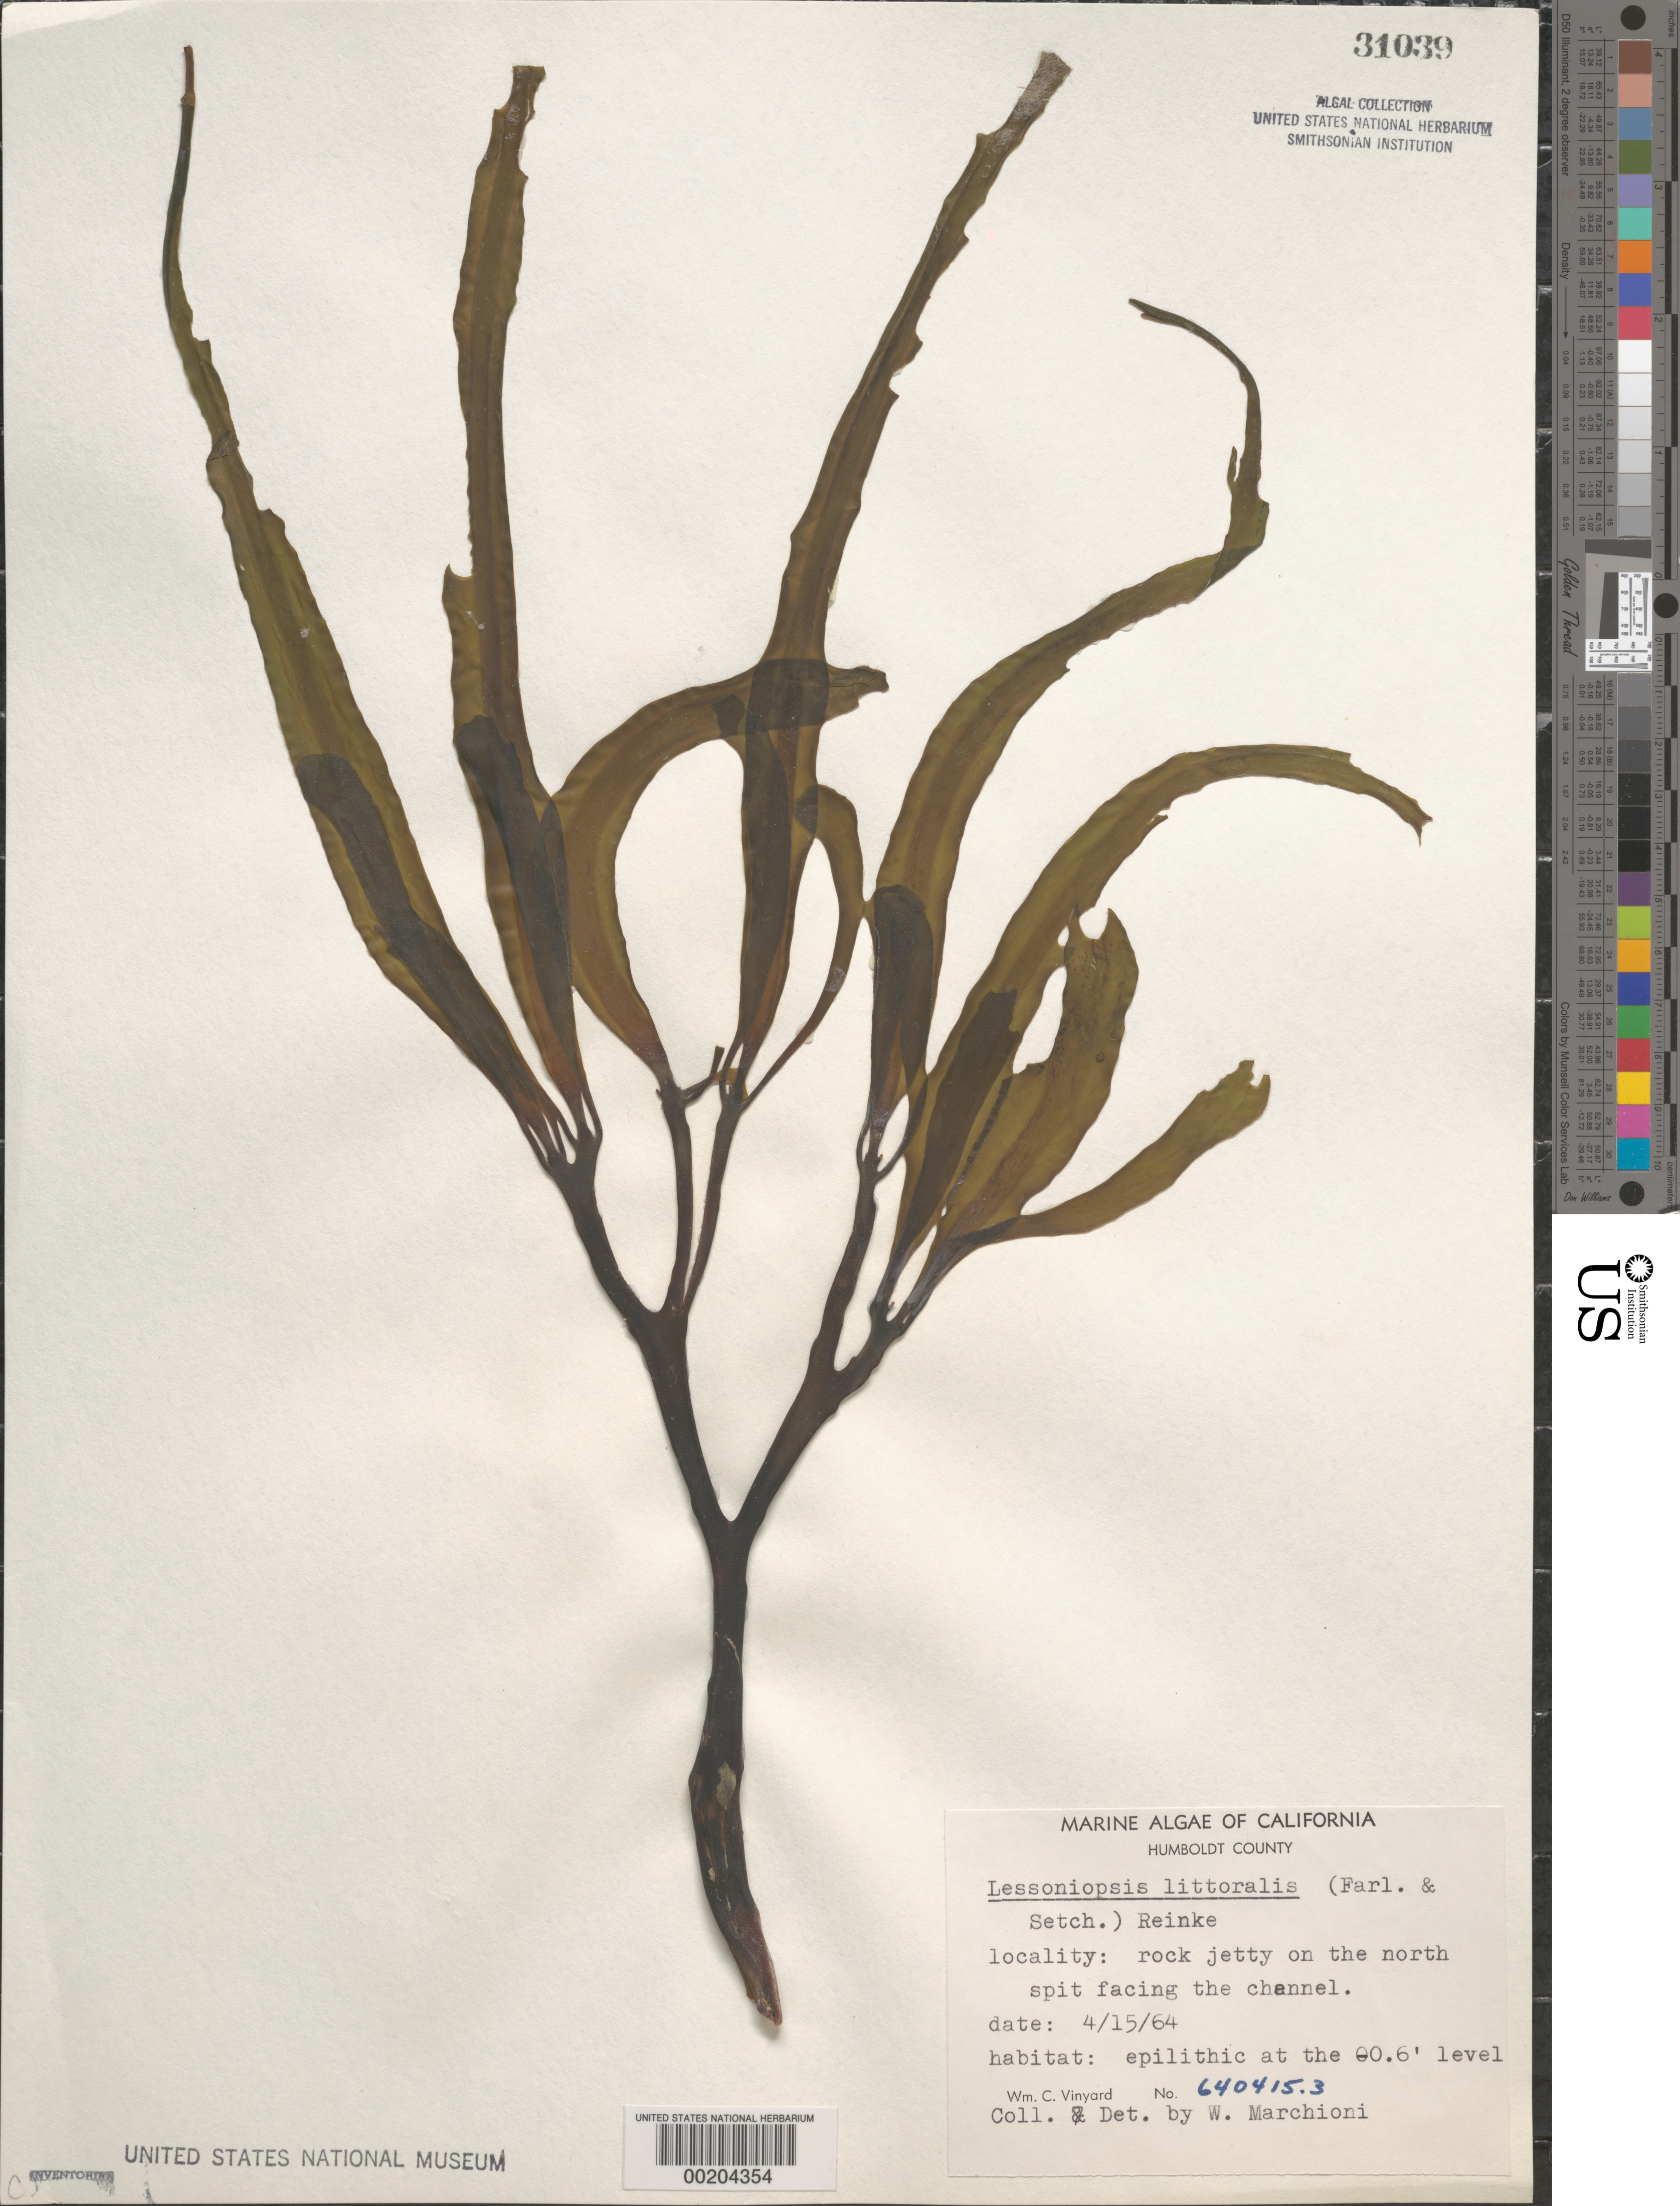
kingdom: Chromista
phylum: Ochrophyta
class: Phaeophyceae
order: Laminariales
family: Alariaceae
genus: Lessoniopsis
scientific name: Lessoniopsis littoralis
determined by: Marchioni, W.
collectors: W. Marchioni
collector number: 640415.3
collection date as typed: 15 Apr 1964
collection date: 1964-04-15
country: United States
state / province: California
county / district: Humboldt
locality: North spit facing channel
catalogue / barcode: US 31039